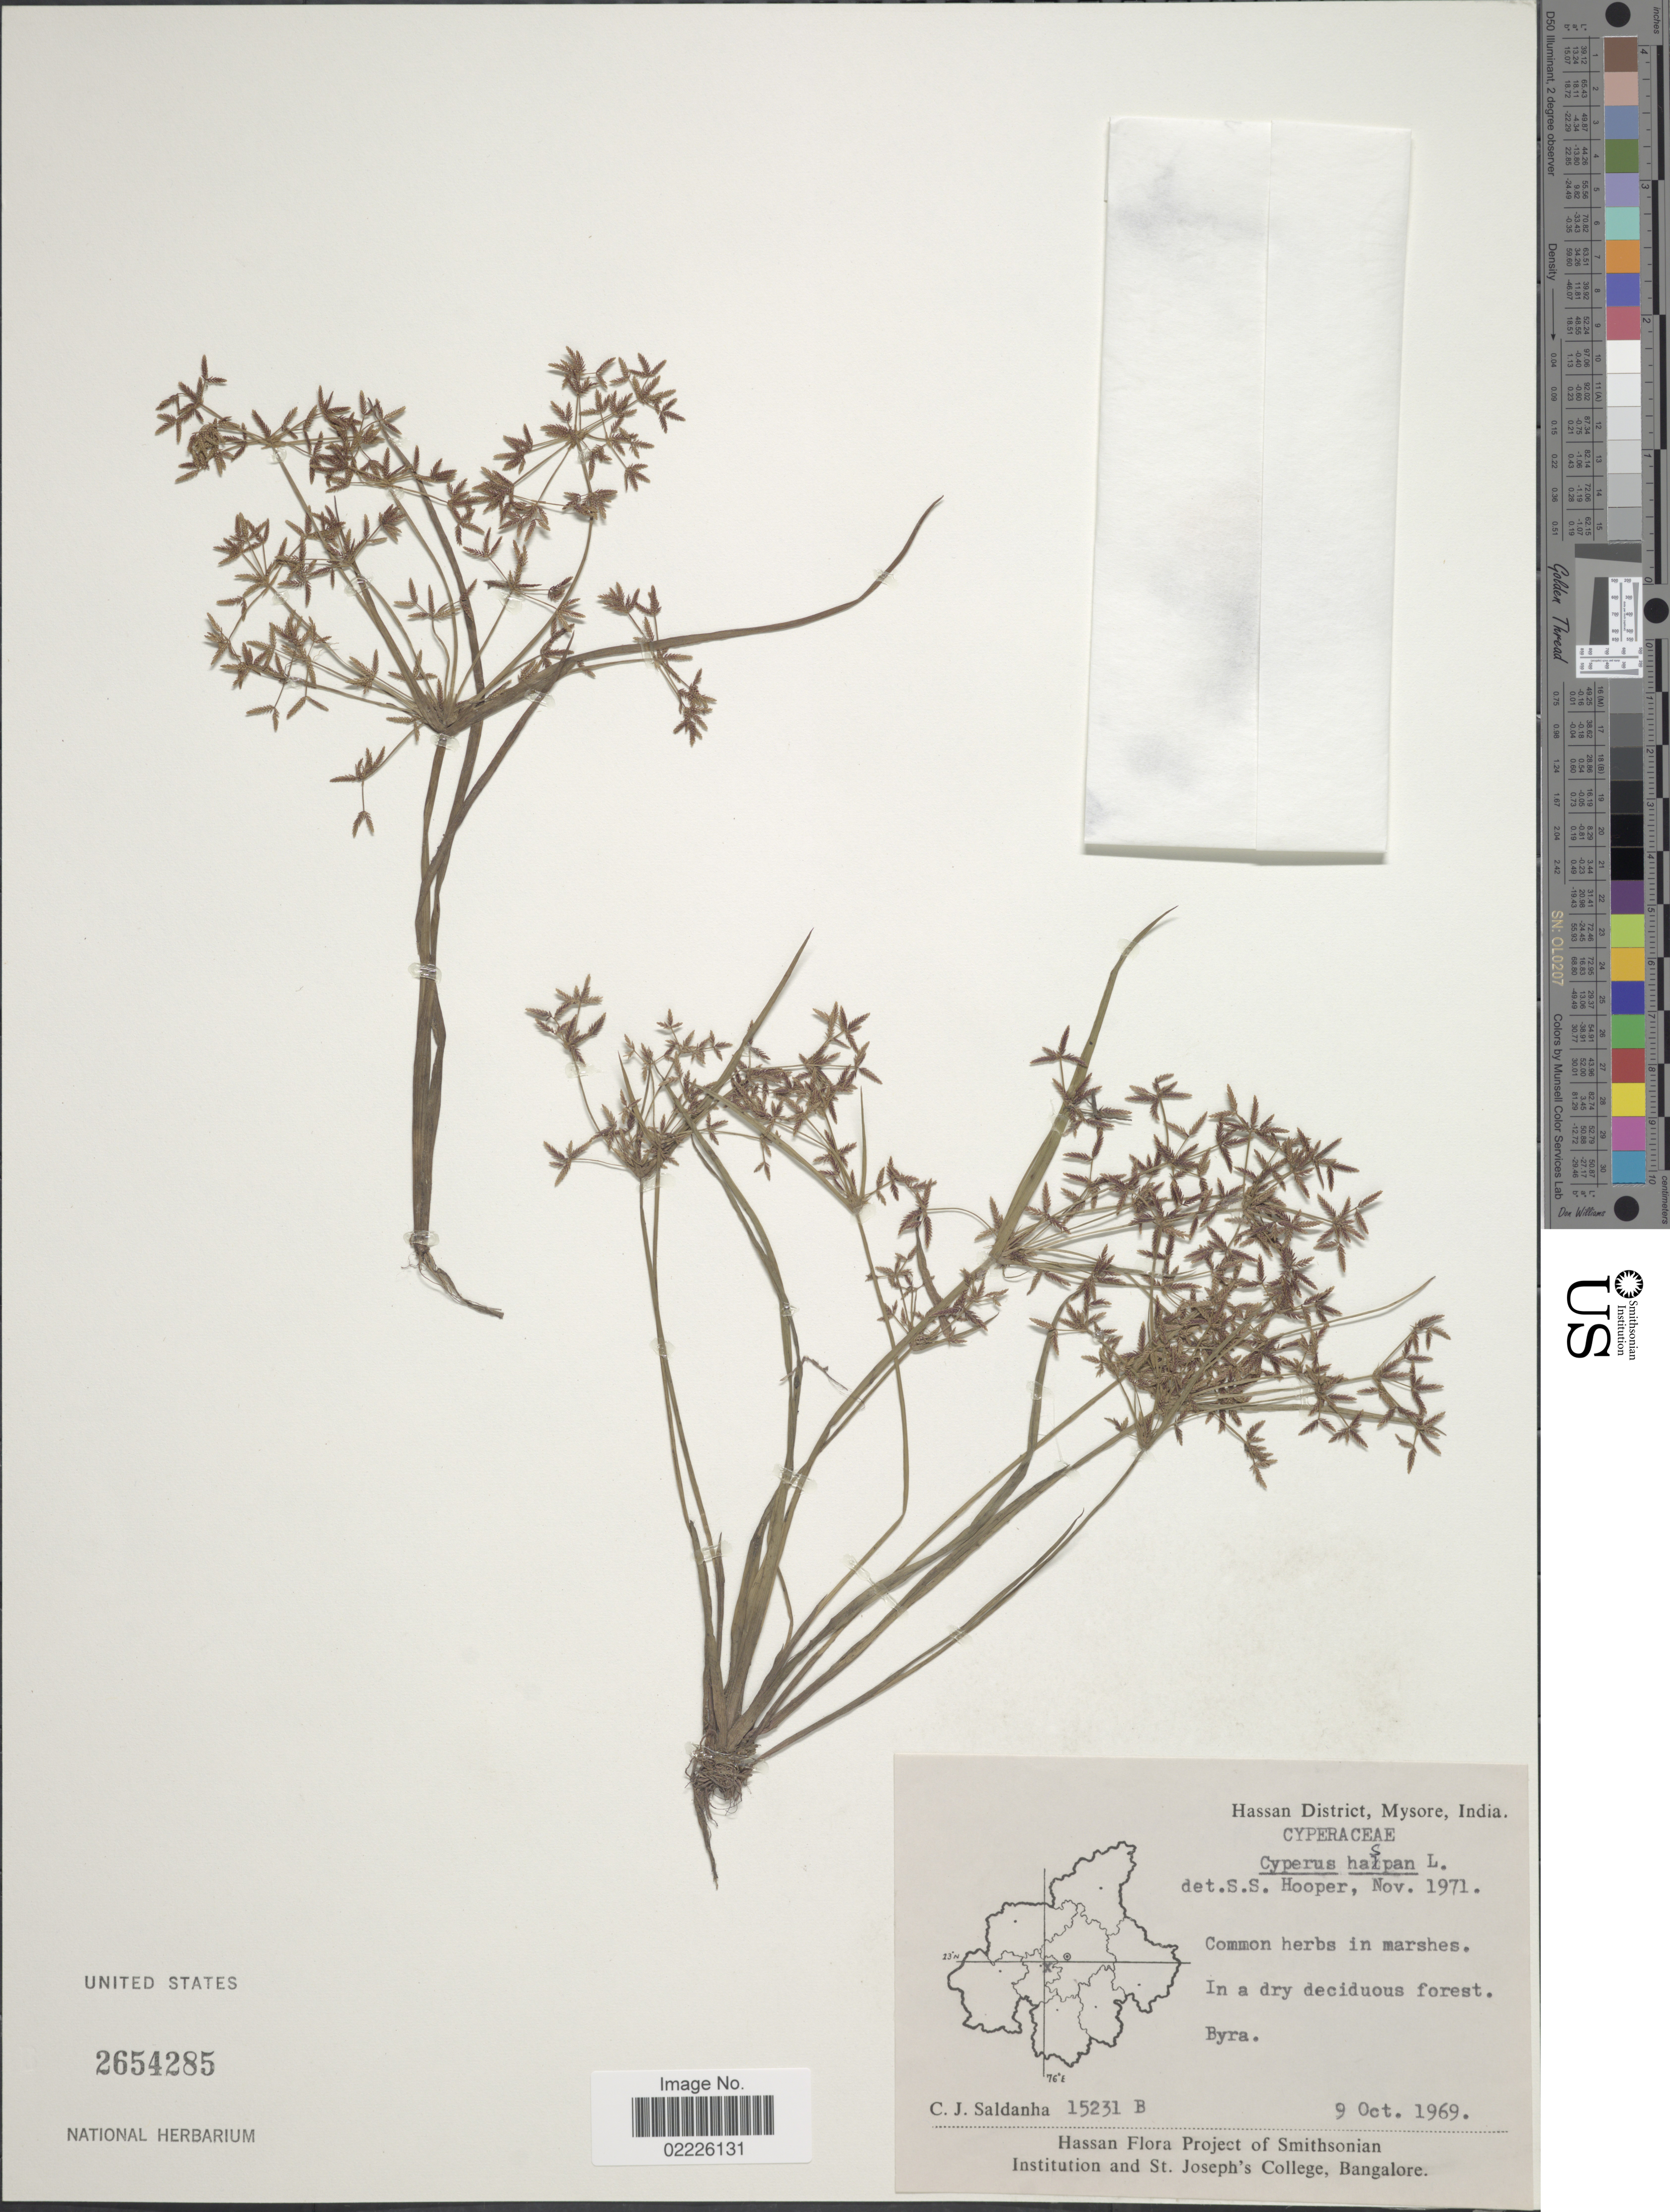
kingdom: Plantae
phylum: Tracheophyta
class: Liliopsida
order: Poales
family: Cyperaceae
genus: Cyperus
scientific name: Cyperus tenuispica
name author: Steud.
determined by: Strong, Mark T., (BOT), Smithsonian Institution - National Museum of Natural History (UNITED STATES)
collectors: C. J. Saldanha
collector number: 15231B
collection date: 1969-10-09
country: India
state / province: Karnataka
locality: Hassan District, Mysore, India, Byra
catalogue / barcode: US 2654285